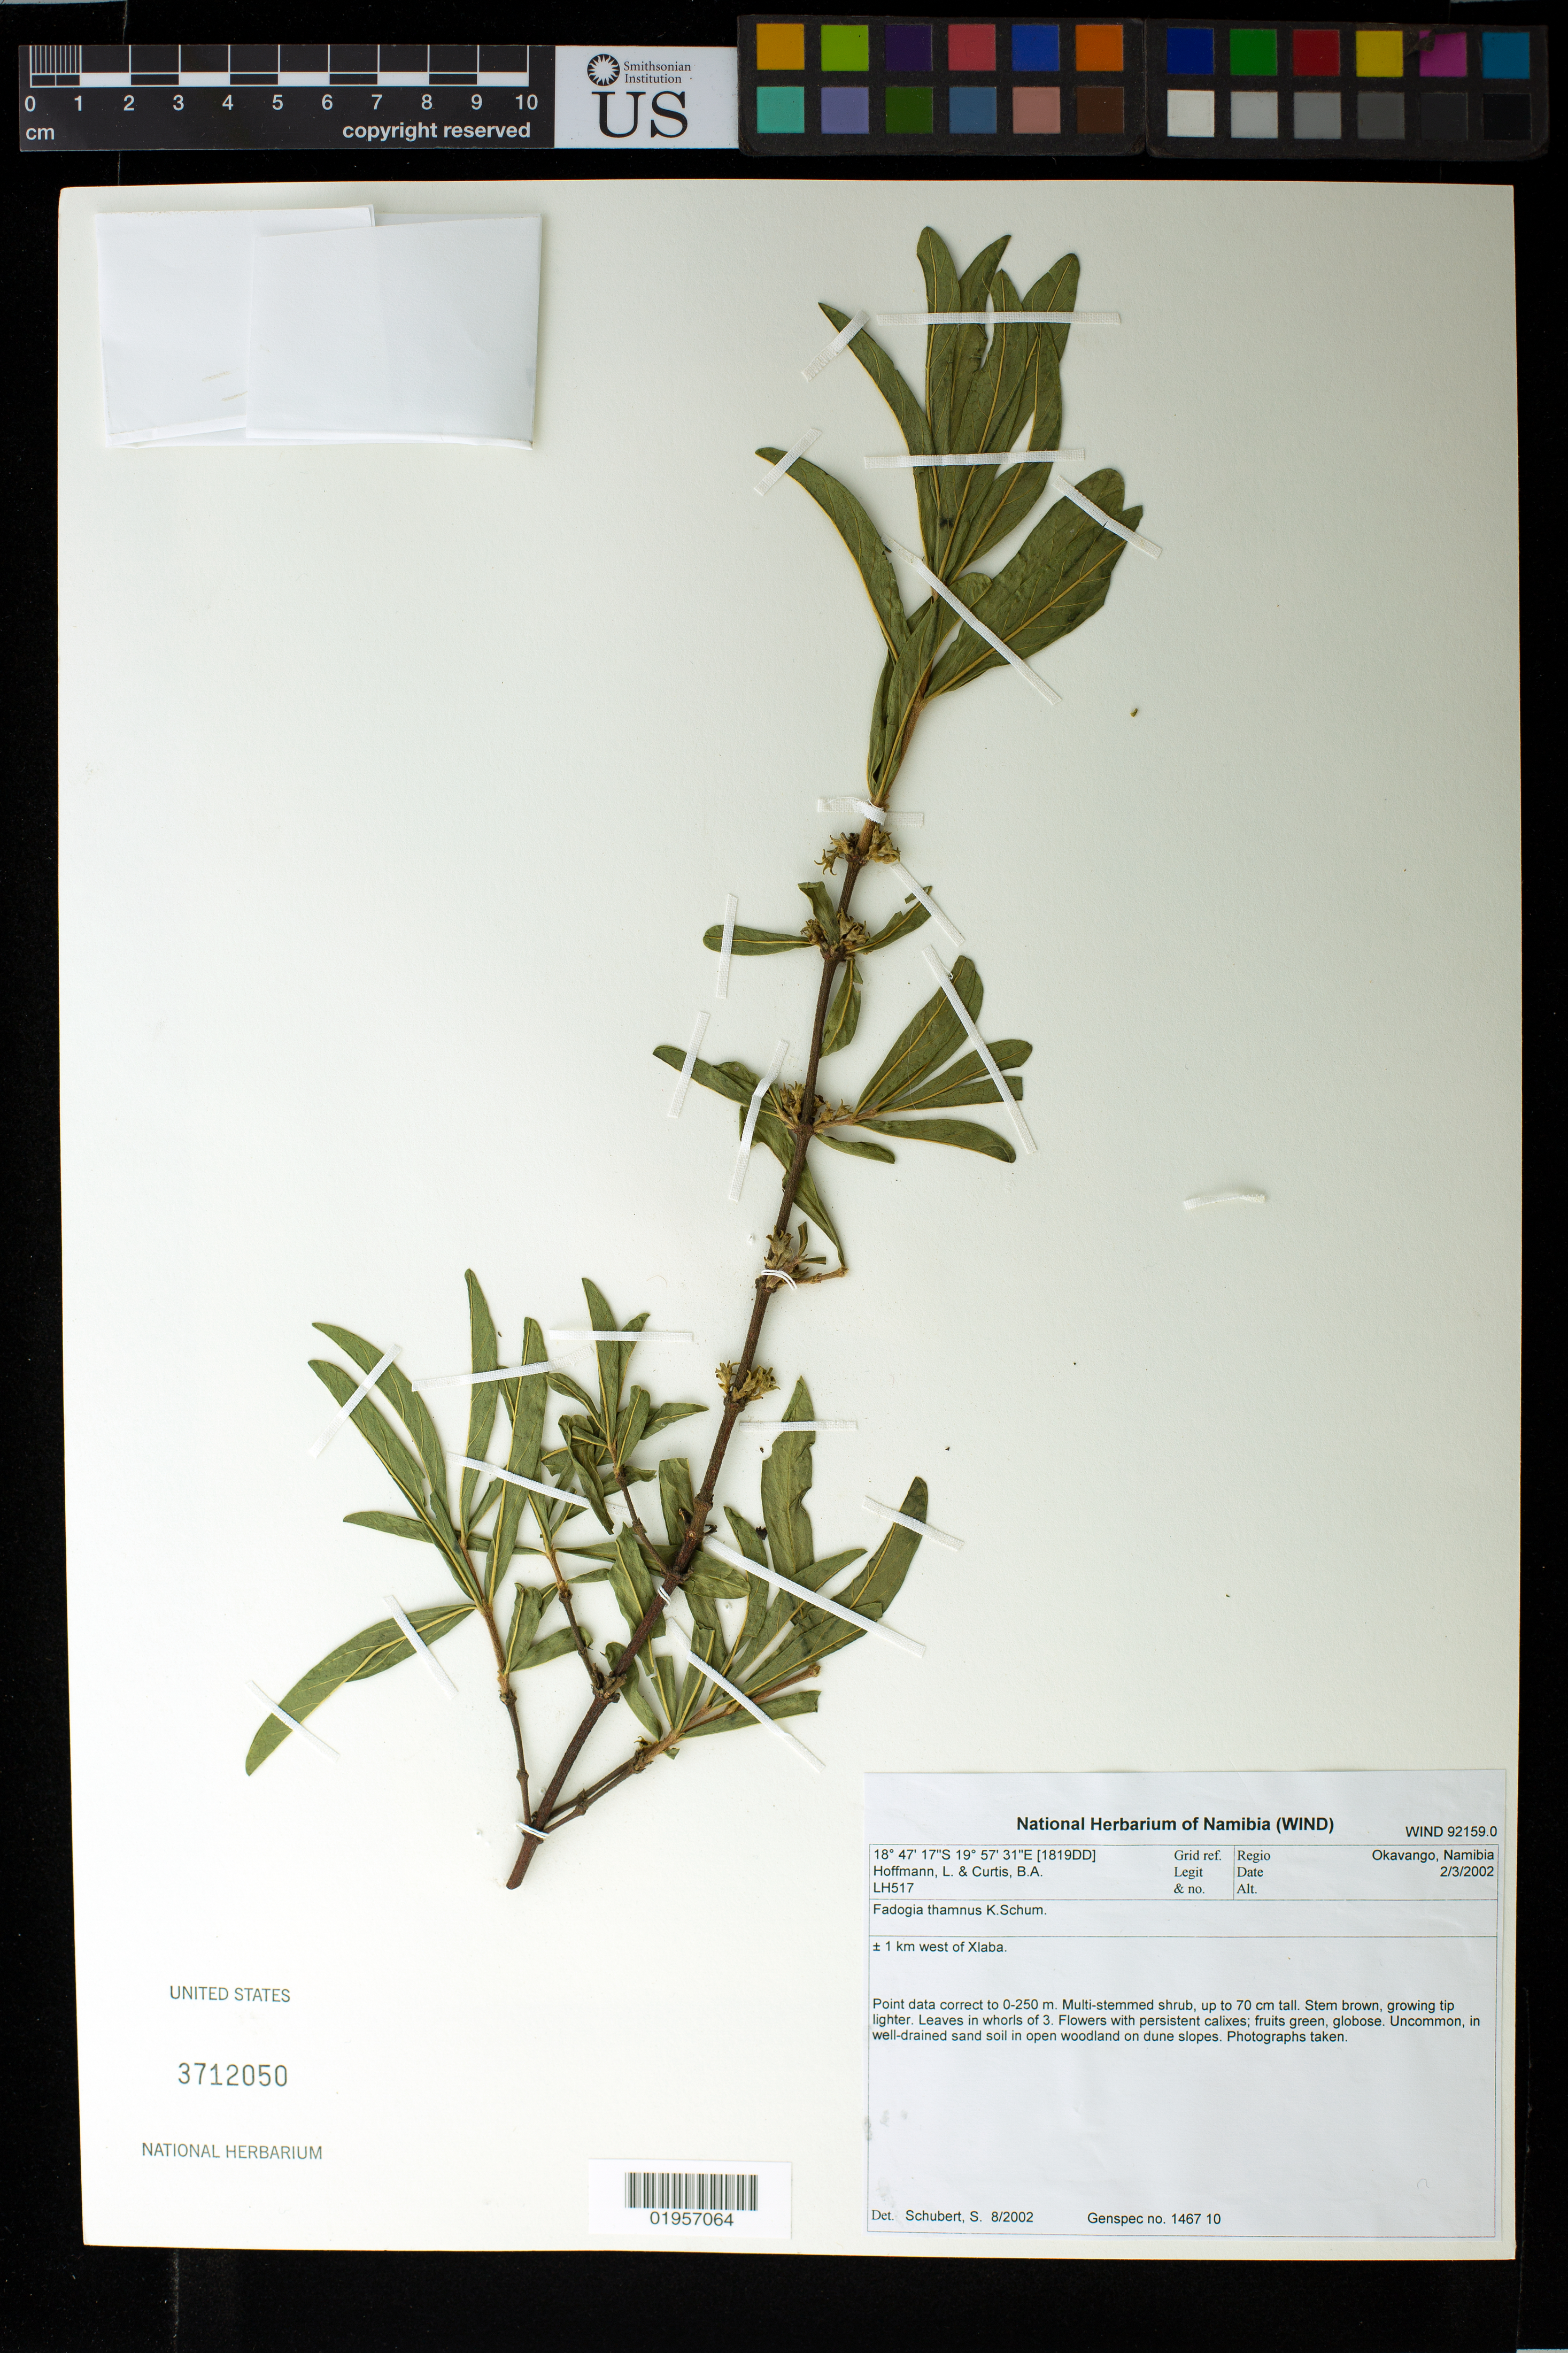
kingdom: Plantae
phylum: Tracheophyta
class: Magnoliopsida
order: Gentianales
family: Rubiaceae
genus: Fadogia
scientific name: Fadogia thamnus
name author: K. Schum.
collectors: L. Hoffmann & B. A. Curtis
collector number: LH 517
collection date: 2002-03-02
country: Namibia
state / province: Kavango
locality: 1 km W of Xlaba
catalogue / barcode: US 3712050